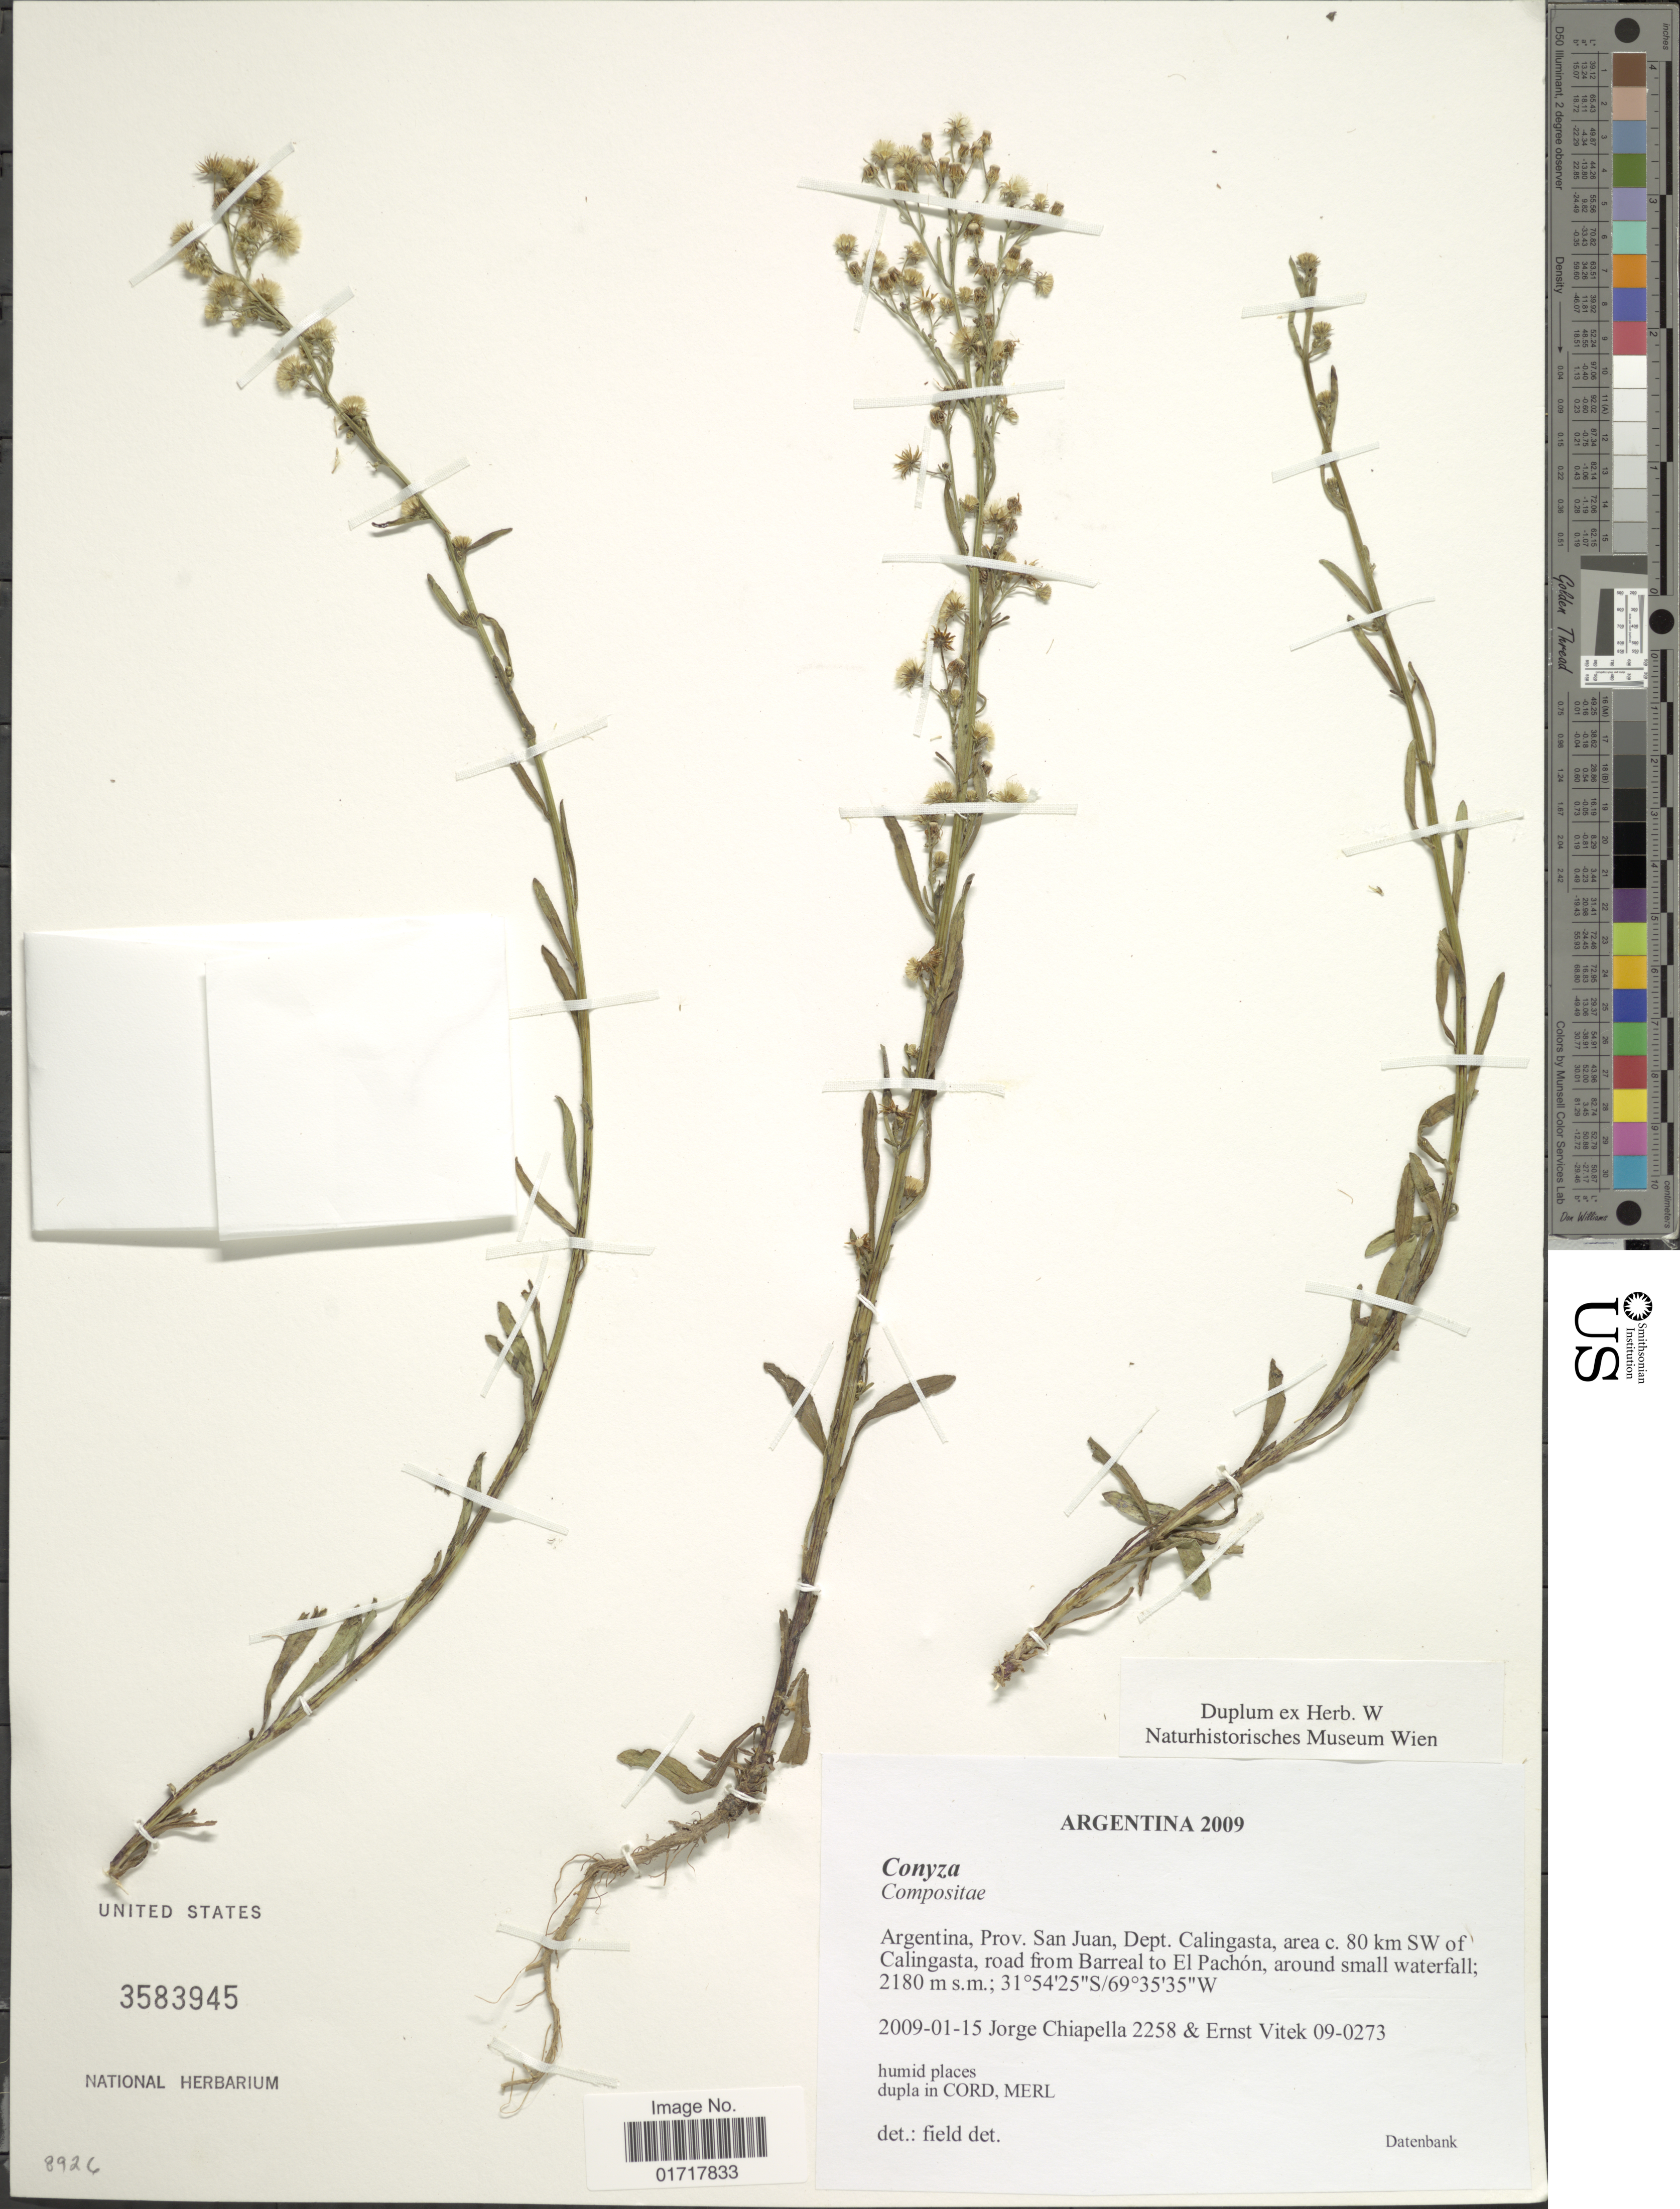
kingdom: Plantae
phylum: Tracheophyta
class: Magnoliopsida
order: Asterales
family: Asteraceae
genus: Conyza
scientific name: Conyza sp.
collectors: J. Chiapella & E. Vitek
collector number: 2258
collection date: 2009-01-15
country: Argentina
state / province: San Juan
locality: Argentina, Prov. San Juan, Dept. Calingasta, area c. 80 km SW of Calingasta, road from Barreal to El Pachon, around small waterfall.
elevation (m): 2180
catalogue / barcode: US 3583945